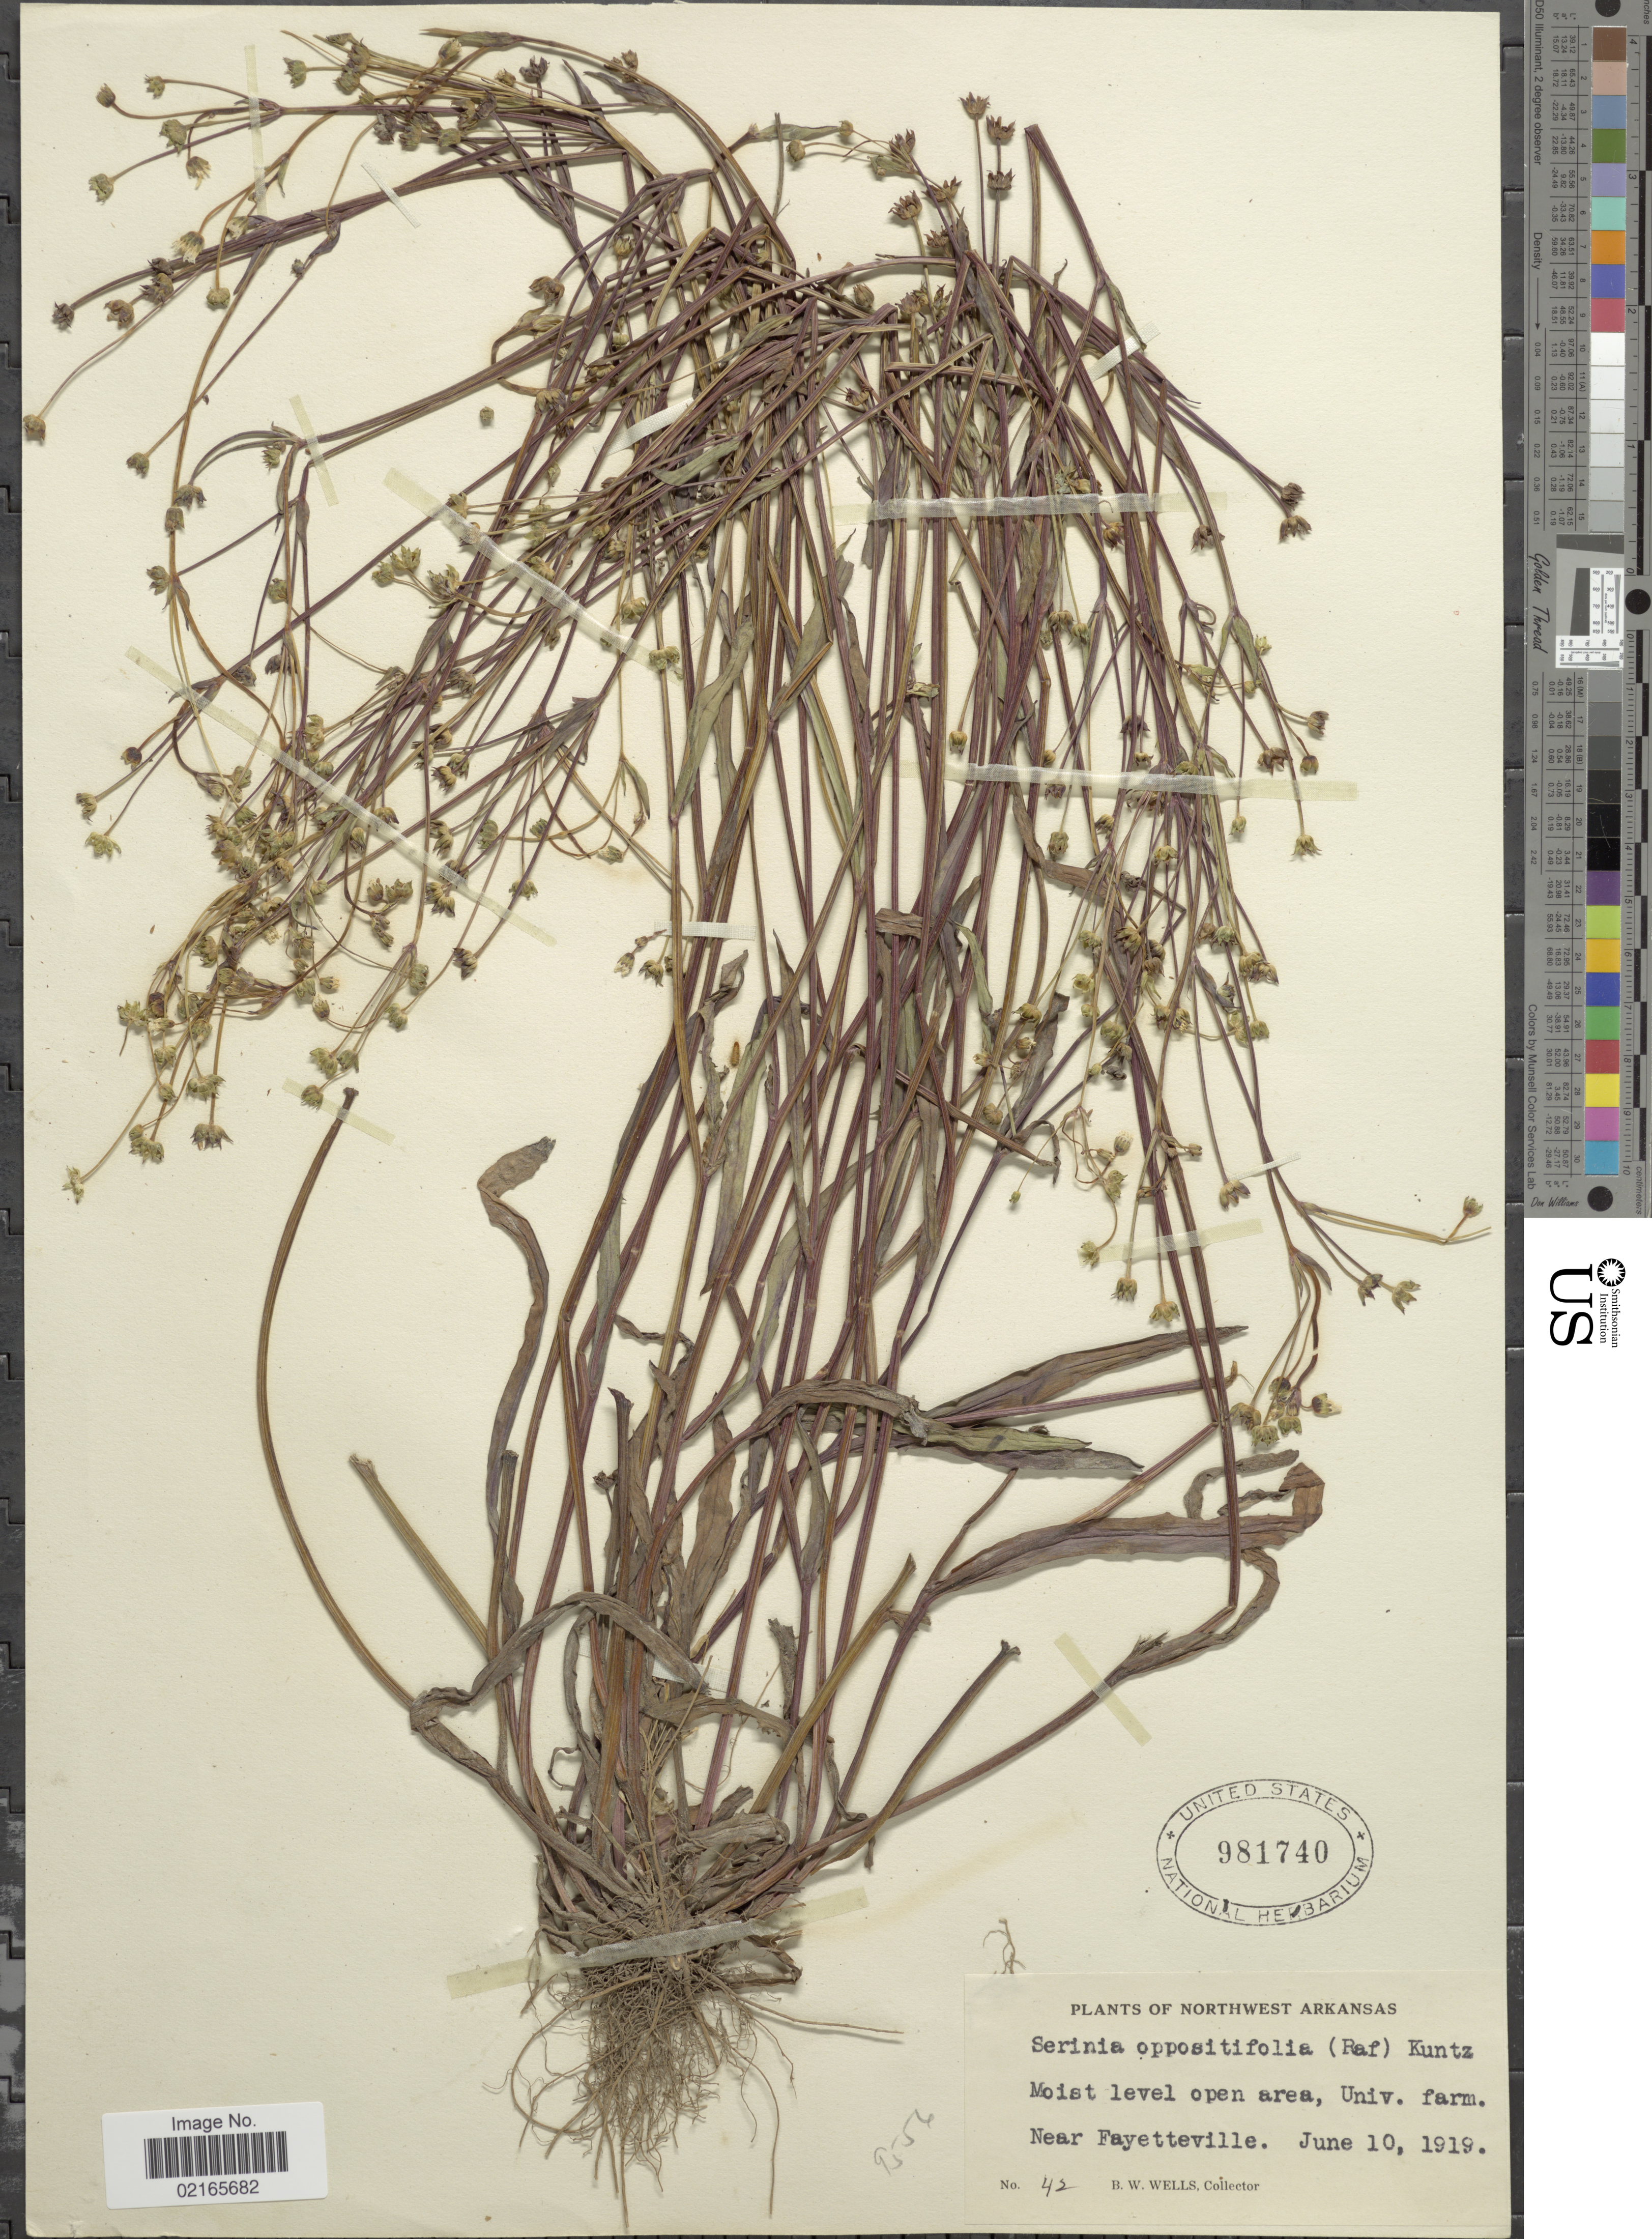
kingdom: Plantae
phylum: Tracheophyta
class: Magnoliopsida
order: Asterales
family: Asteraceae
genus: Krigia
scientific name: Krigia oppositifolia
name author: Raf.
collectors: B. Wells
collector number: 42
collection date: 1919-06-10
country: United States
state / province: Arkansas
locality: Nortwest Arkansas, moist level open area, Univ. farm, near Fayetteville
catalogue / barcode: US 981740